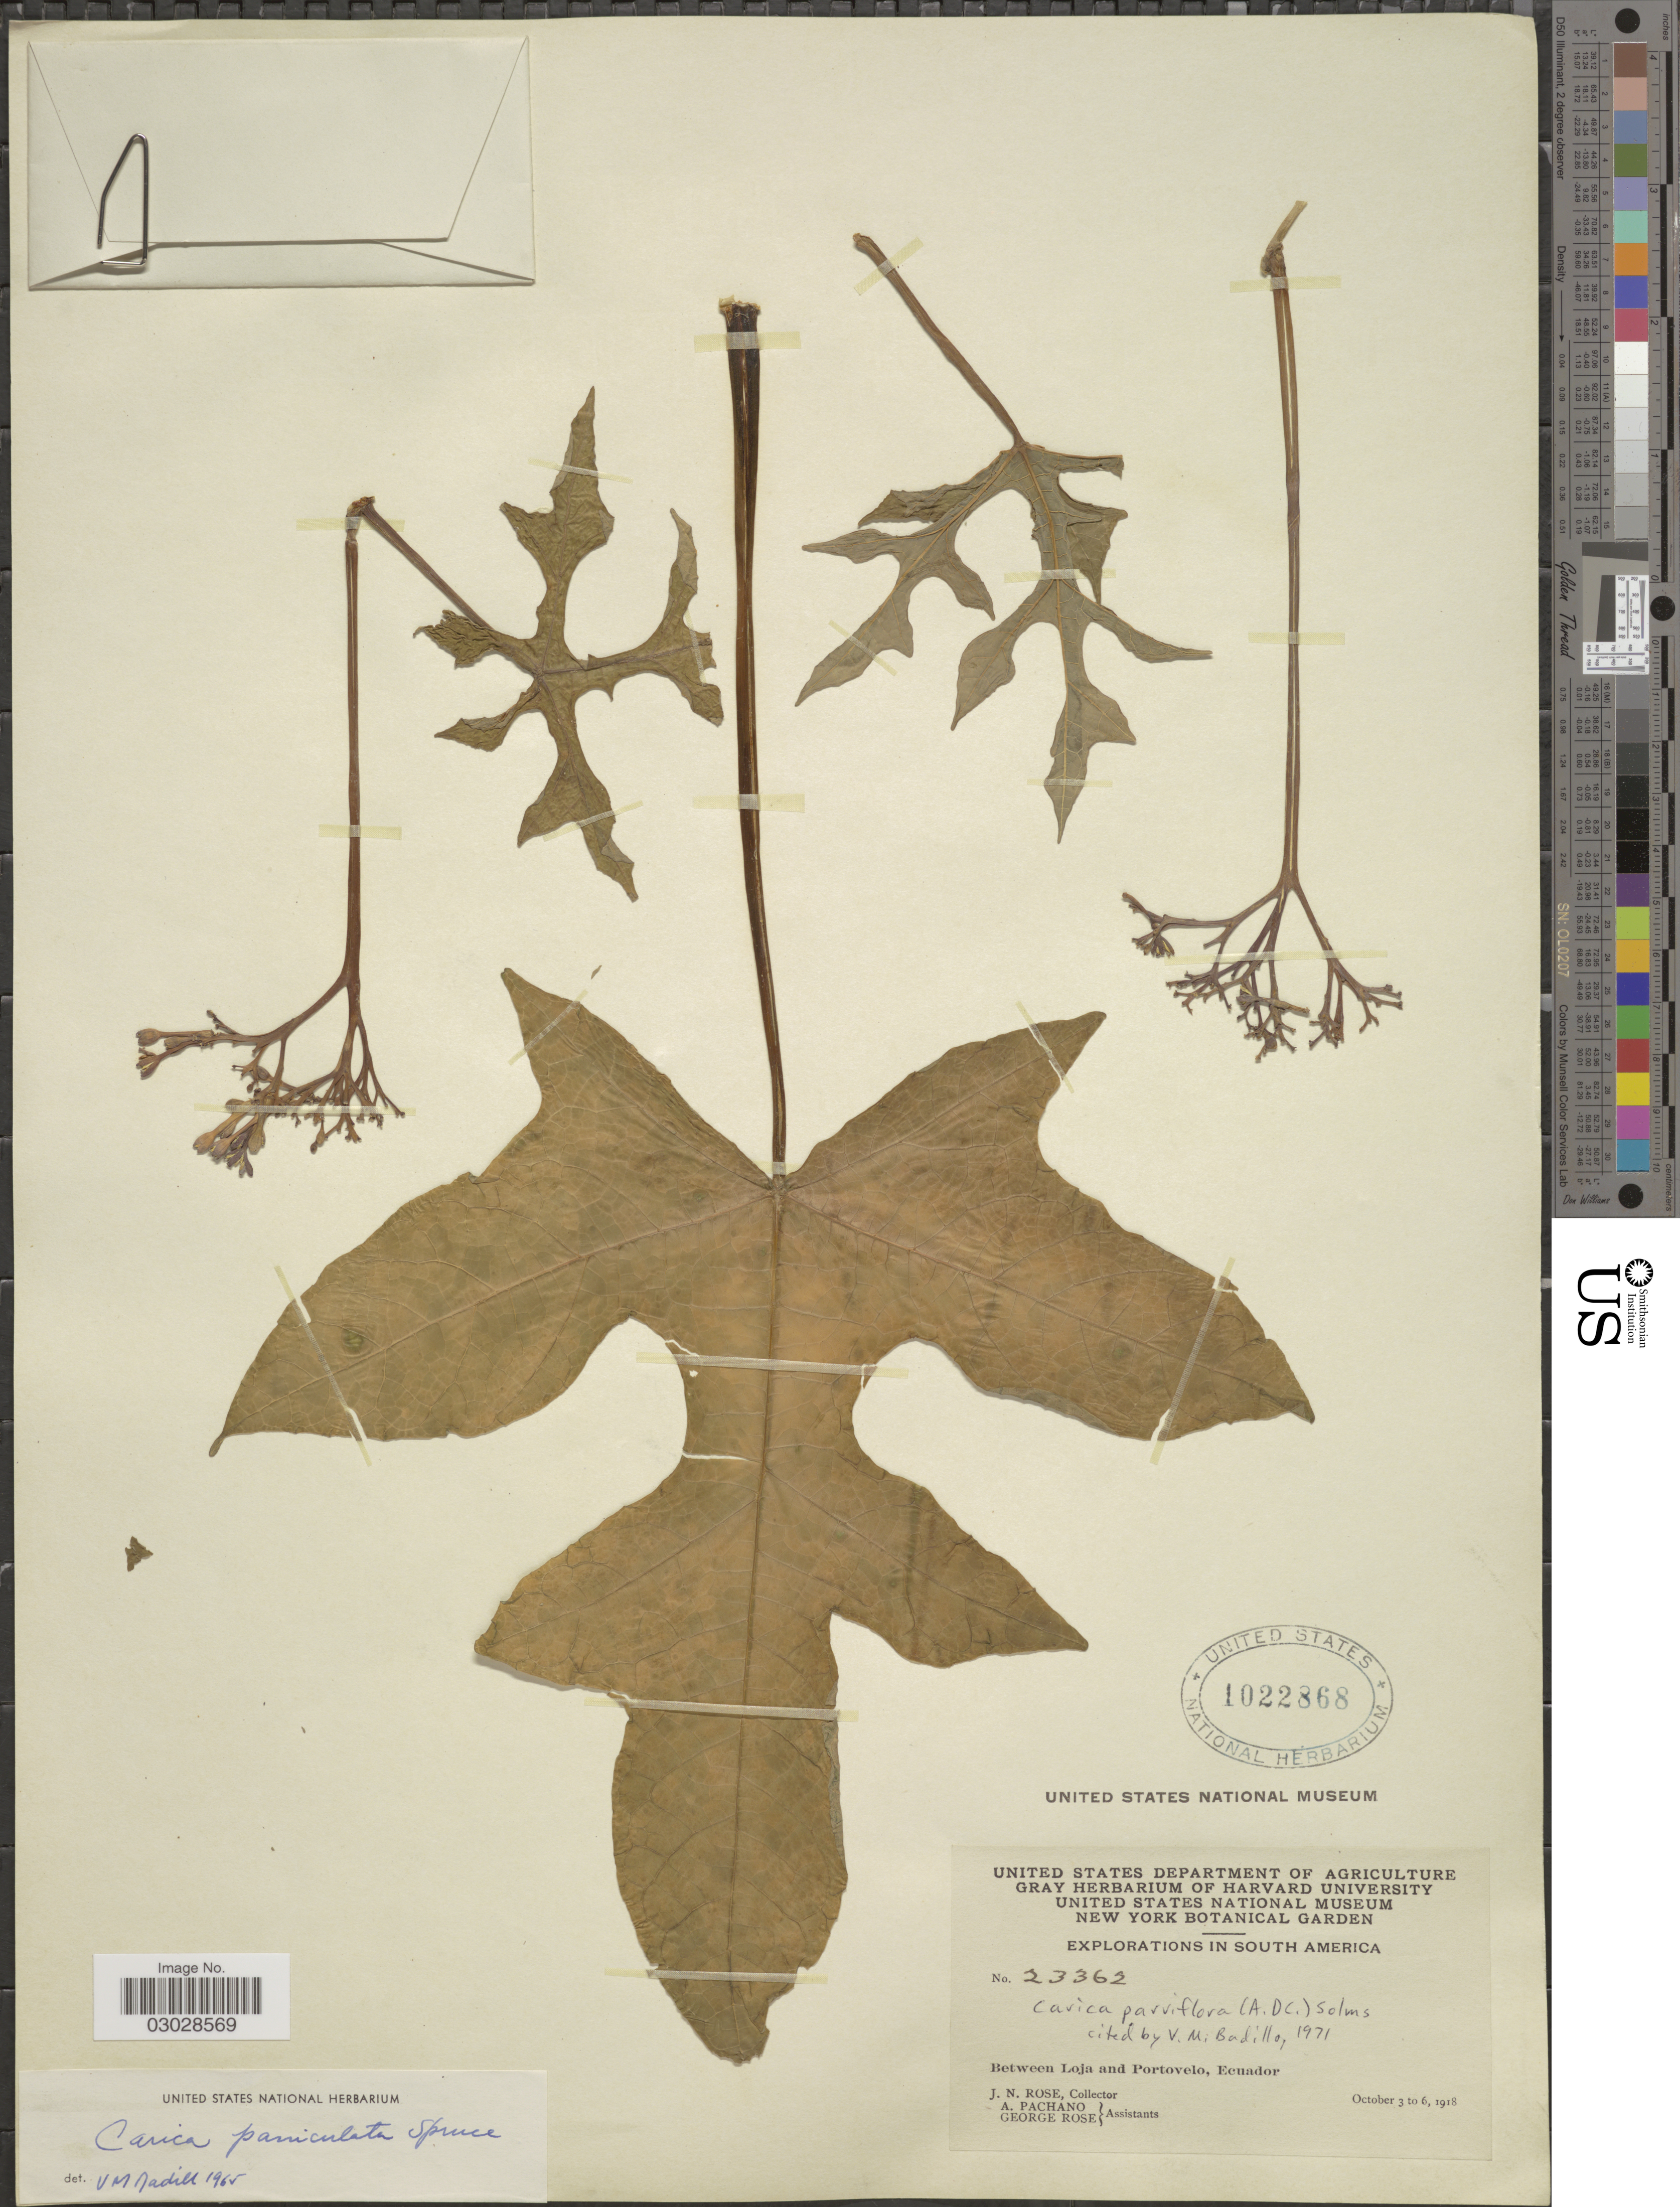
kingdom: Plantae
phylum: Tracheophyta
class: Magnoliopsida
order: Brassicales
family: Caricaceae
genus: Vasconcellea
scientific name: Vasconcellea parviflora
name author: A. DC.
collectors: J. N. Rose, A. Pachano & G. Rose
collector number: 23362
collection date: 1918-10-03/1918-10-06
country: Ecuador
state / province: Loja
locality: Between Loja and Portovelo.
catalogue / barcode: US 1022868